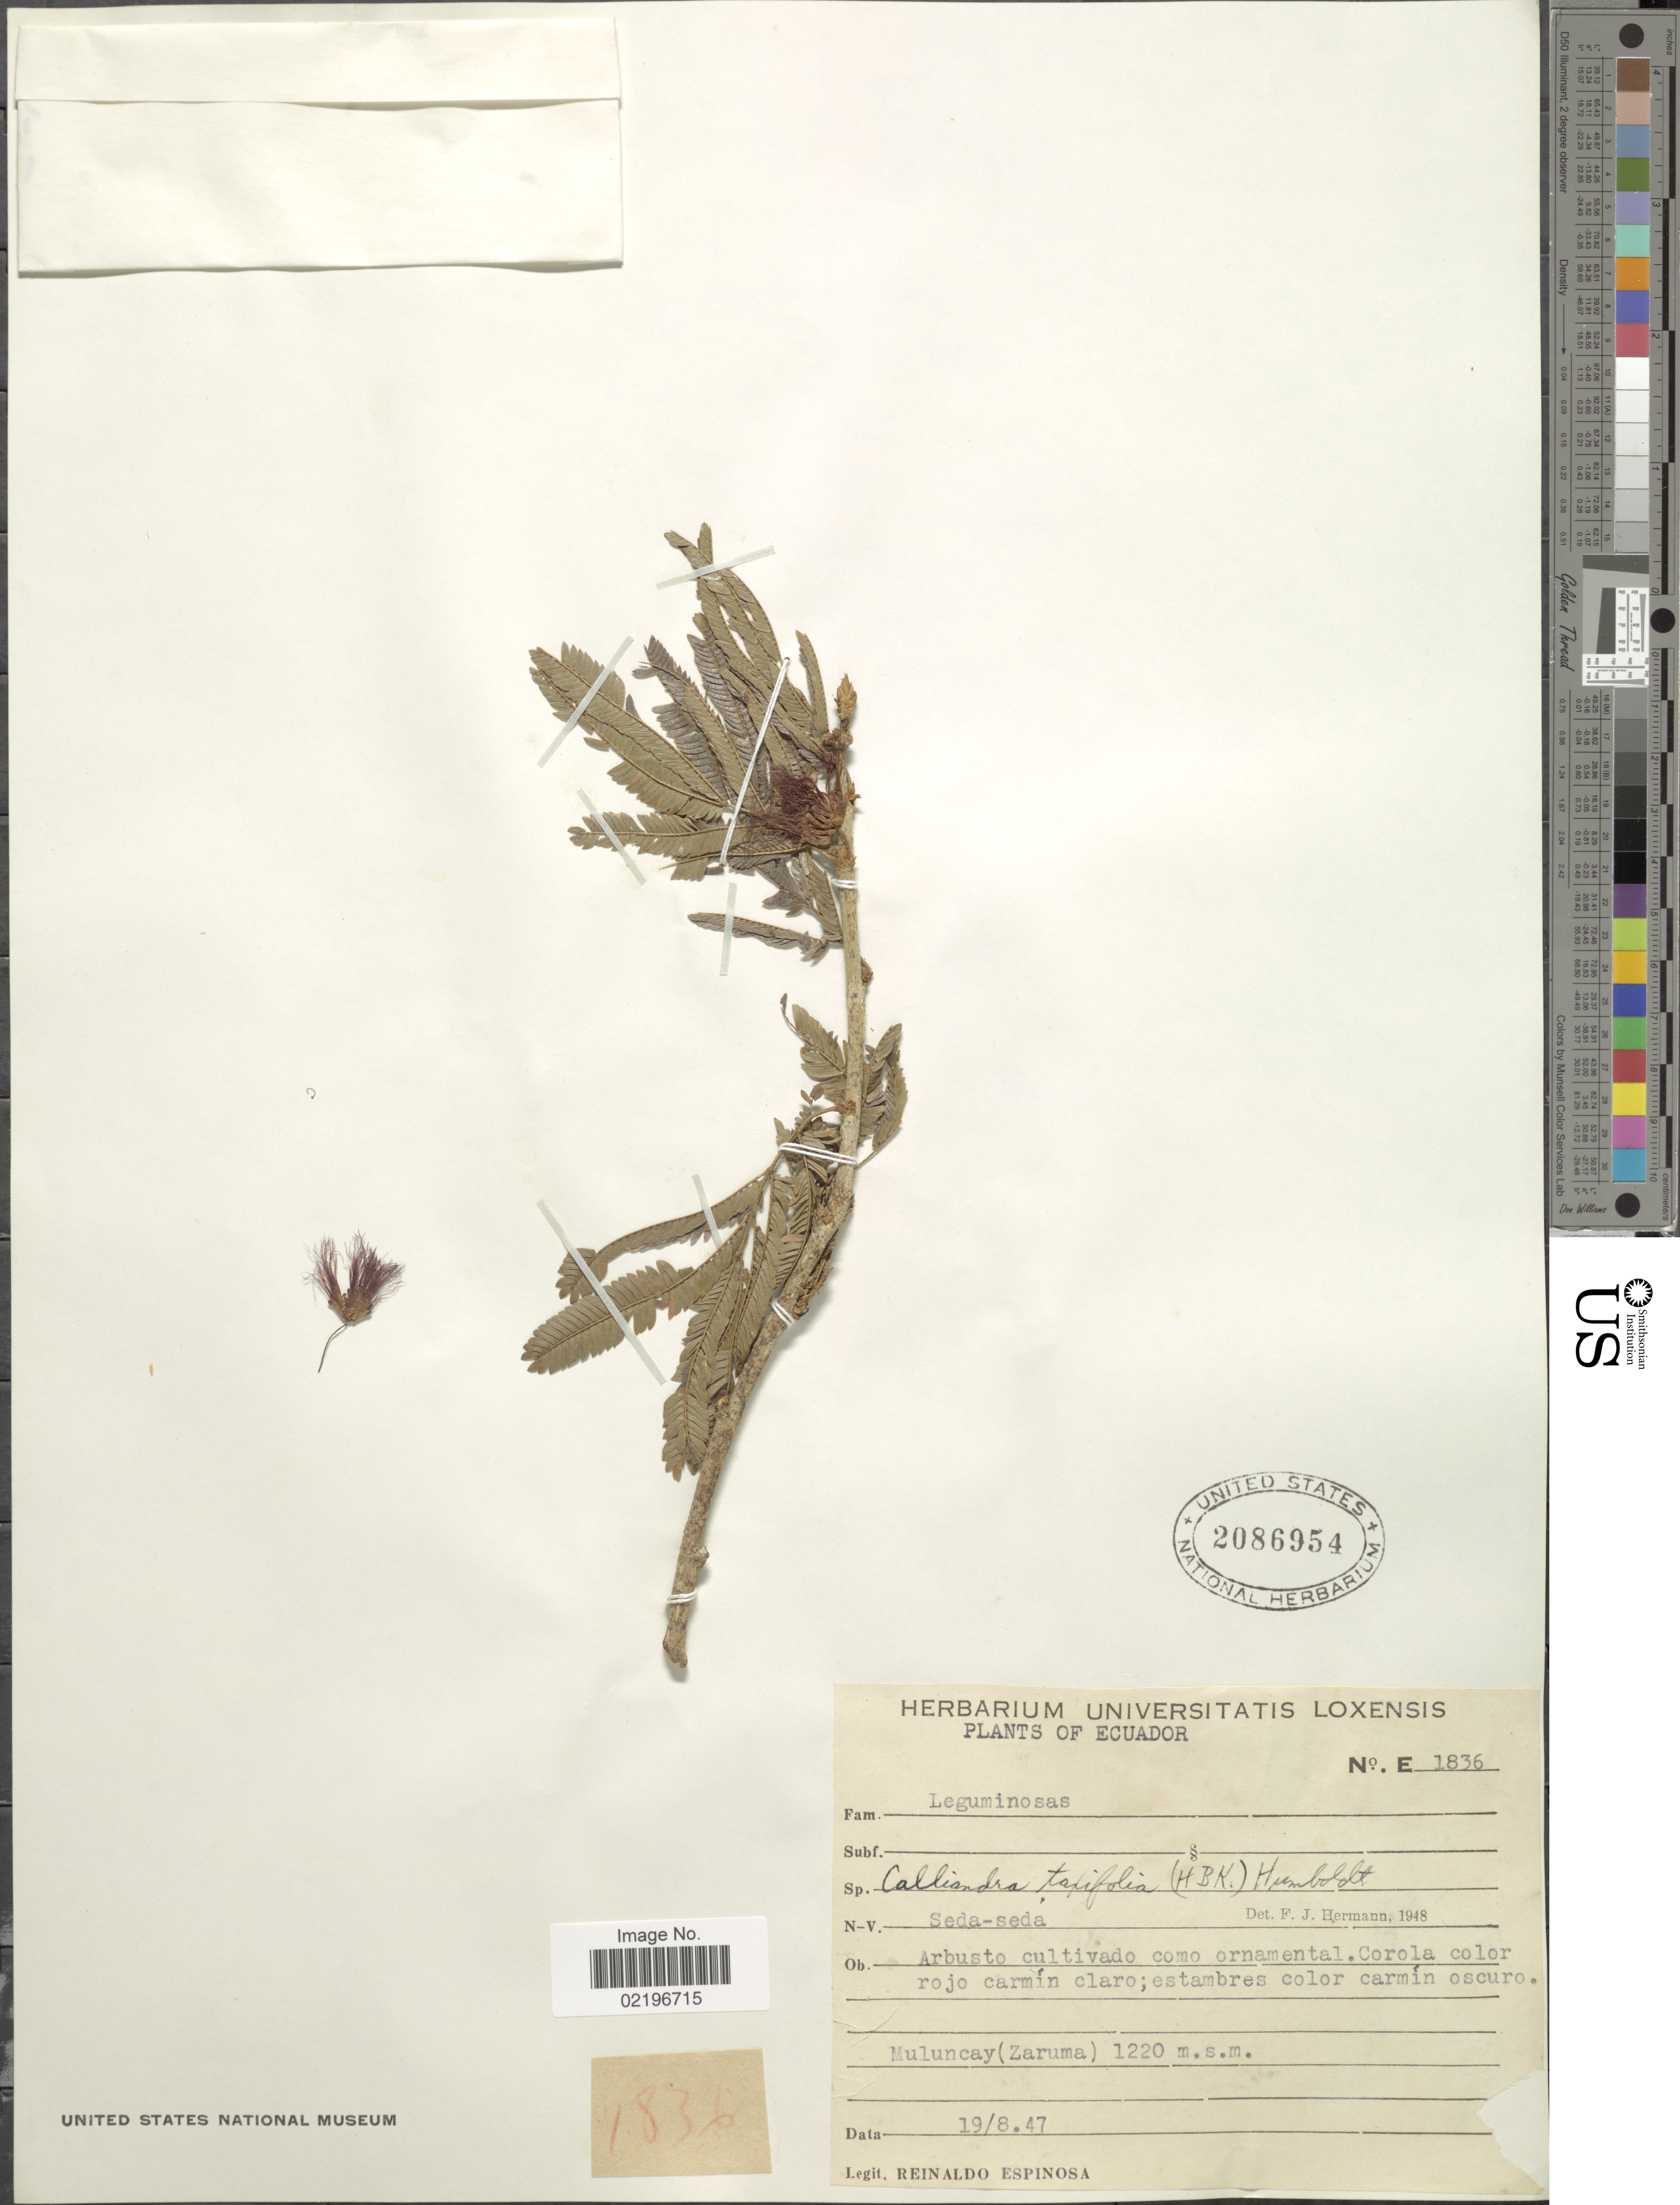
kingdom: Plantae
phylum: Tracheophyta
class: Magnoliopsida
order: Fabales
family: Fabaceae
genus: Calliandra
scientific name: Calliandra taxifolia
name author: (Kunth) Benth.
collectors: R. Espinosa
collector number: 1836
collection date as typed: Transcribed d/m/y: 19/8/47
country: Ecuador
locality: N-V. : Seda-seda. Muluncay (Zaruma)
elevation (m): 1220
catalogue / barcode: US 2086954